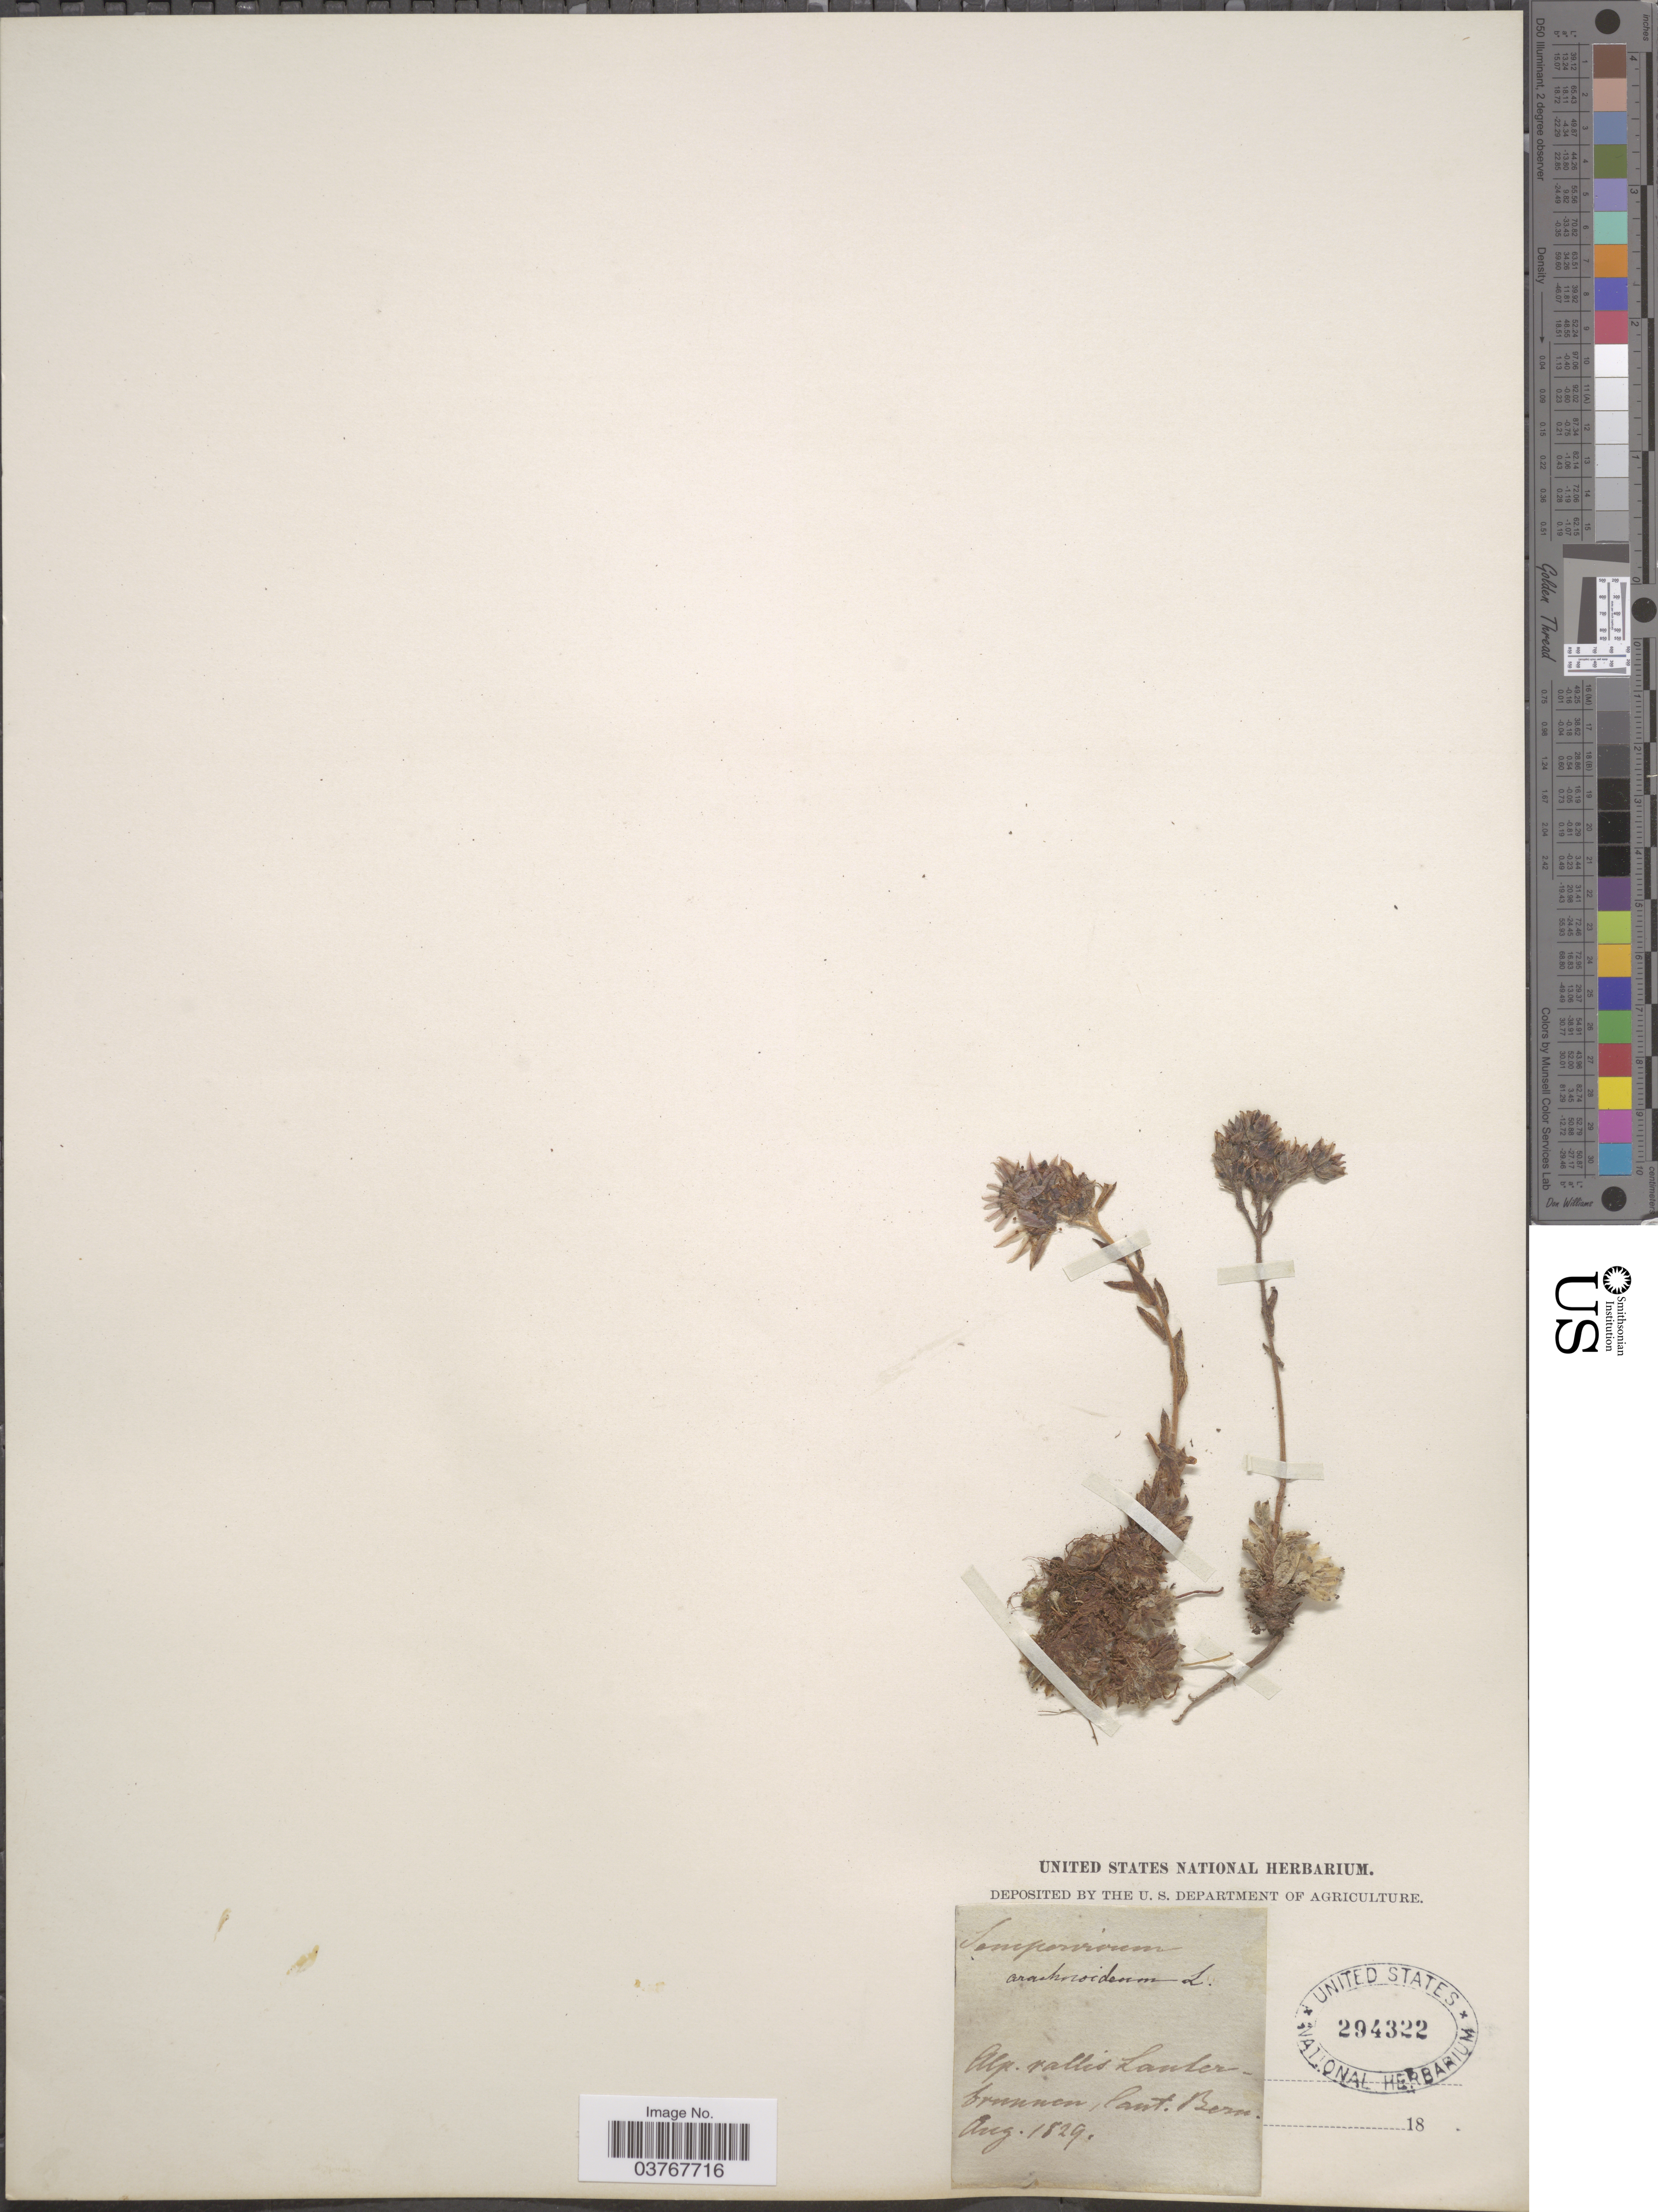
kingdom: Plantae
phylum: Tracheophyta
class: Magnoliopsida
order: Saxifragales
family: Crassulaceae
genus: Sedum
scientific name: Sedum arachnoideum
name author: E.H.L. Krause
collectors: ex herb. United States National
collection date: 1829-08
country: Switzerland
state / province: Bern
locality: Alp. rallis Lauterfrennen, laut. Bern.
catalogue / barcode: US 294322